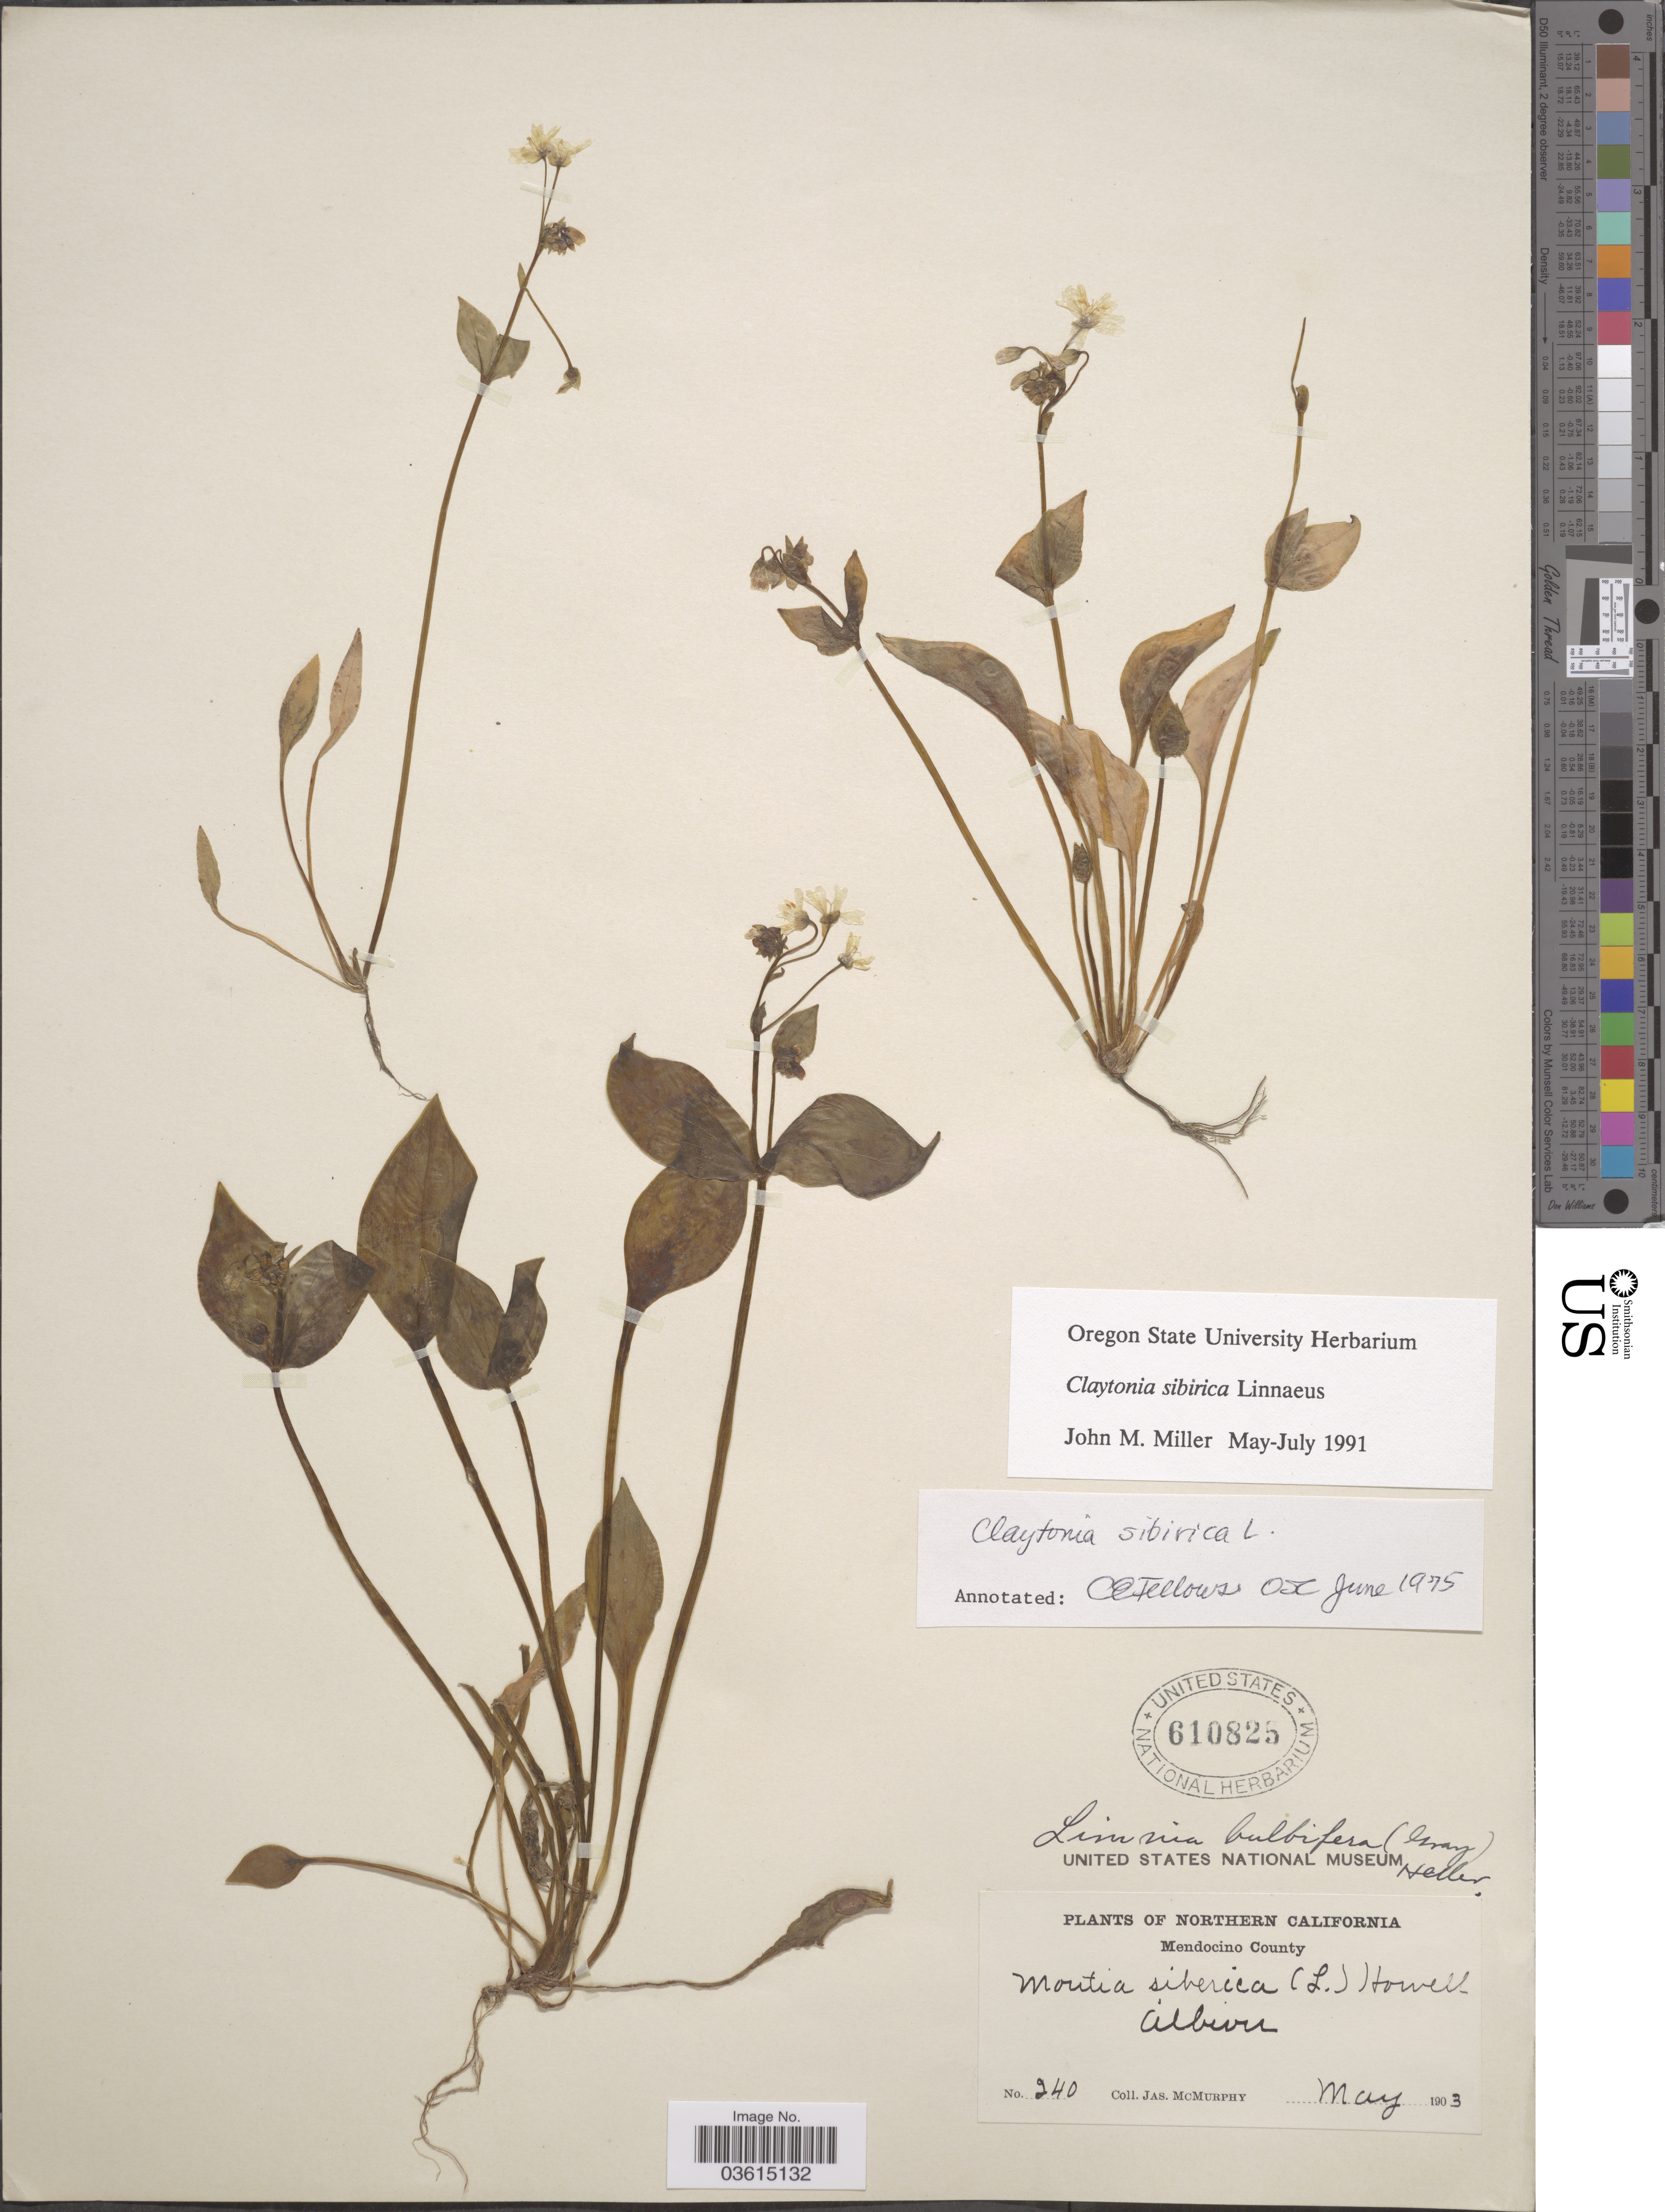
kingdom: Plantae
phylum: Tracheophyta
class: Magnoliopsida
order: Caryophyllales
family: Montiaceae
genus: Claytonia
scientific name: Claytonia sibirica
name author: L.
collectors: J. McMurphy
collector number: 240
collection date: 1903-05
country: United States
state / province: California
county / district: Mendocino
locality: Northern California. Mendocino County.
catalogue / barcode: US 610825